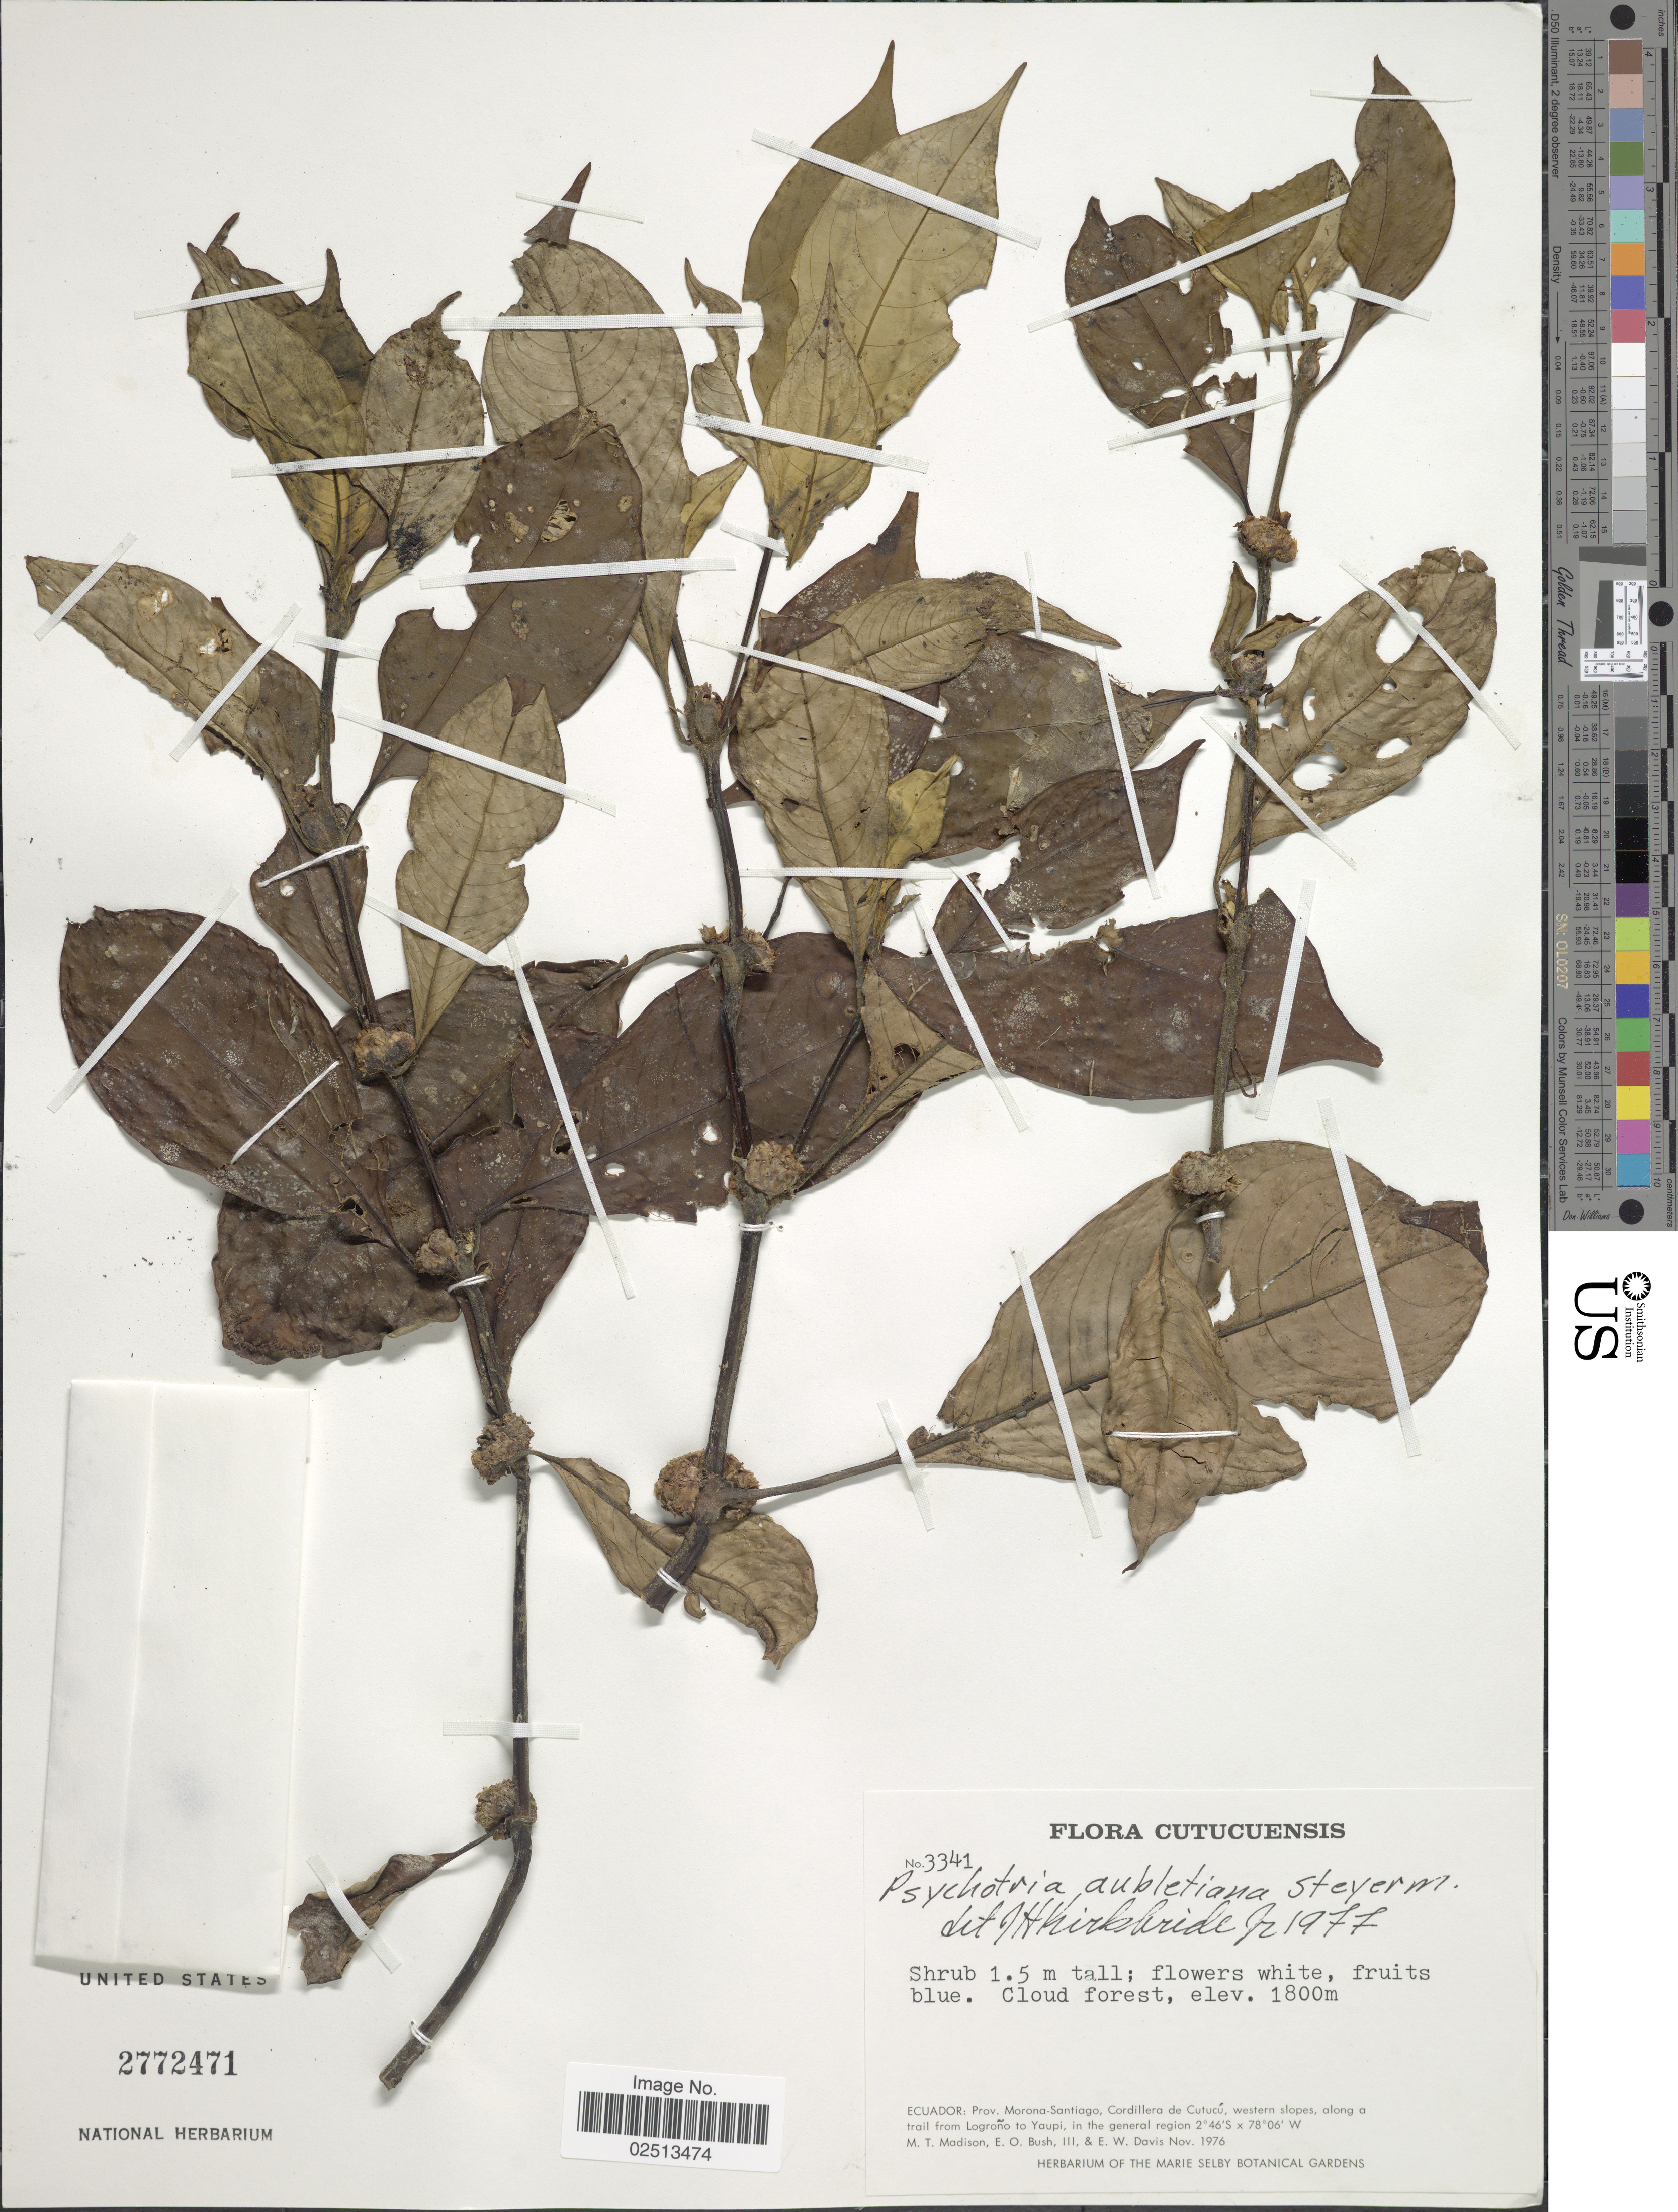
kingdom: Plantae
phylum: Tracheophyta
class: Magnoliopsida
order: Gentianales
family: Rubiaceae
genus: Psychotria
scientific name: Psychotria aubletiana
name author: Steyerm.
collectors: M. T. Madison, E. O. Bush & E. W. Davis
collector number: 3341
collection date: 1976-11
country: Ecuador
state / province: Morona-Santiago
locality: Cutucuensis, Cordillera de Cutucú, western slopes, along a trail from Logroño to Yaupi, in the general region, Cloud forest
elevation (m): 1800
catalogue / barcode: US 2772471